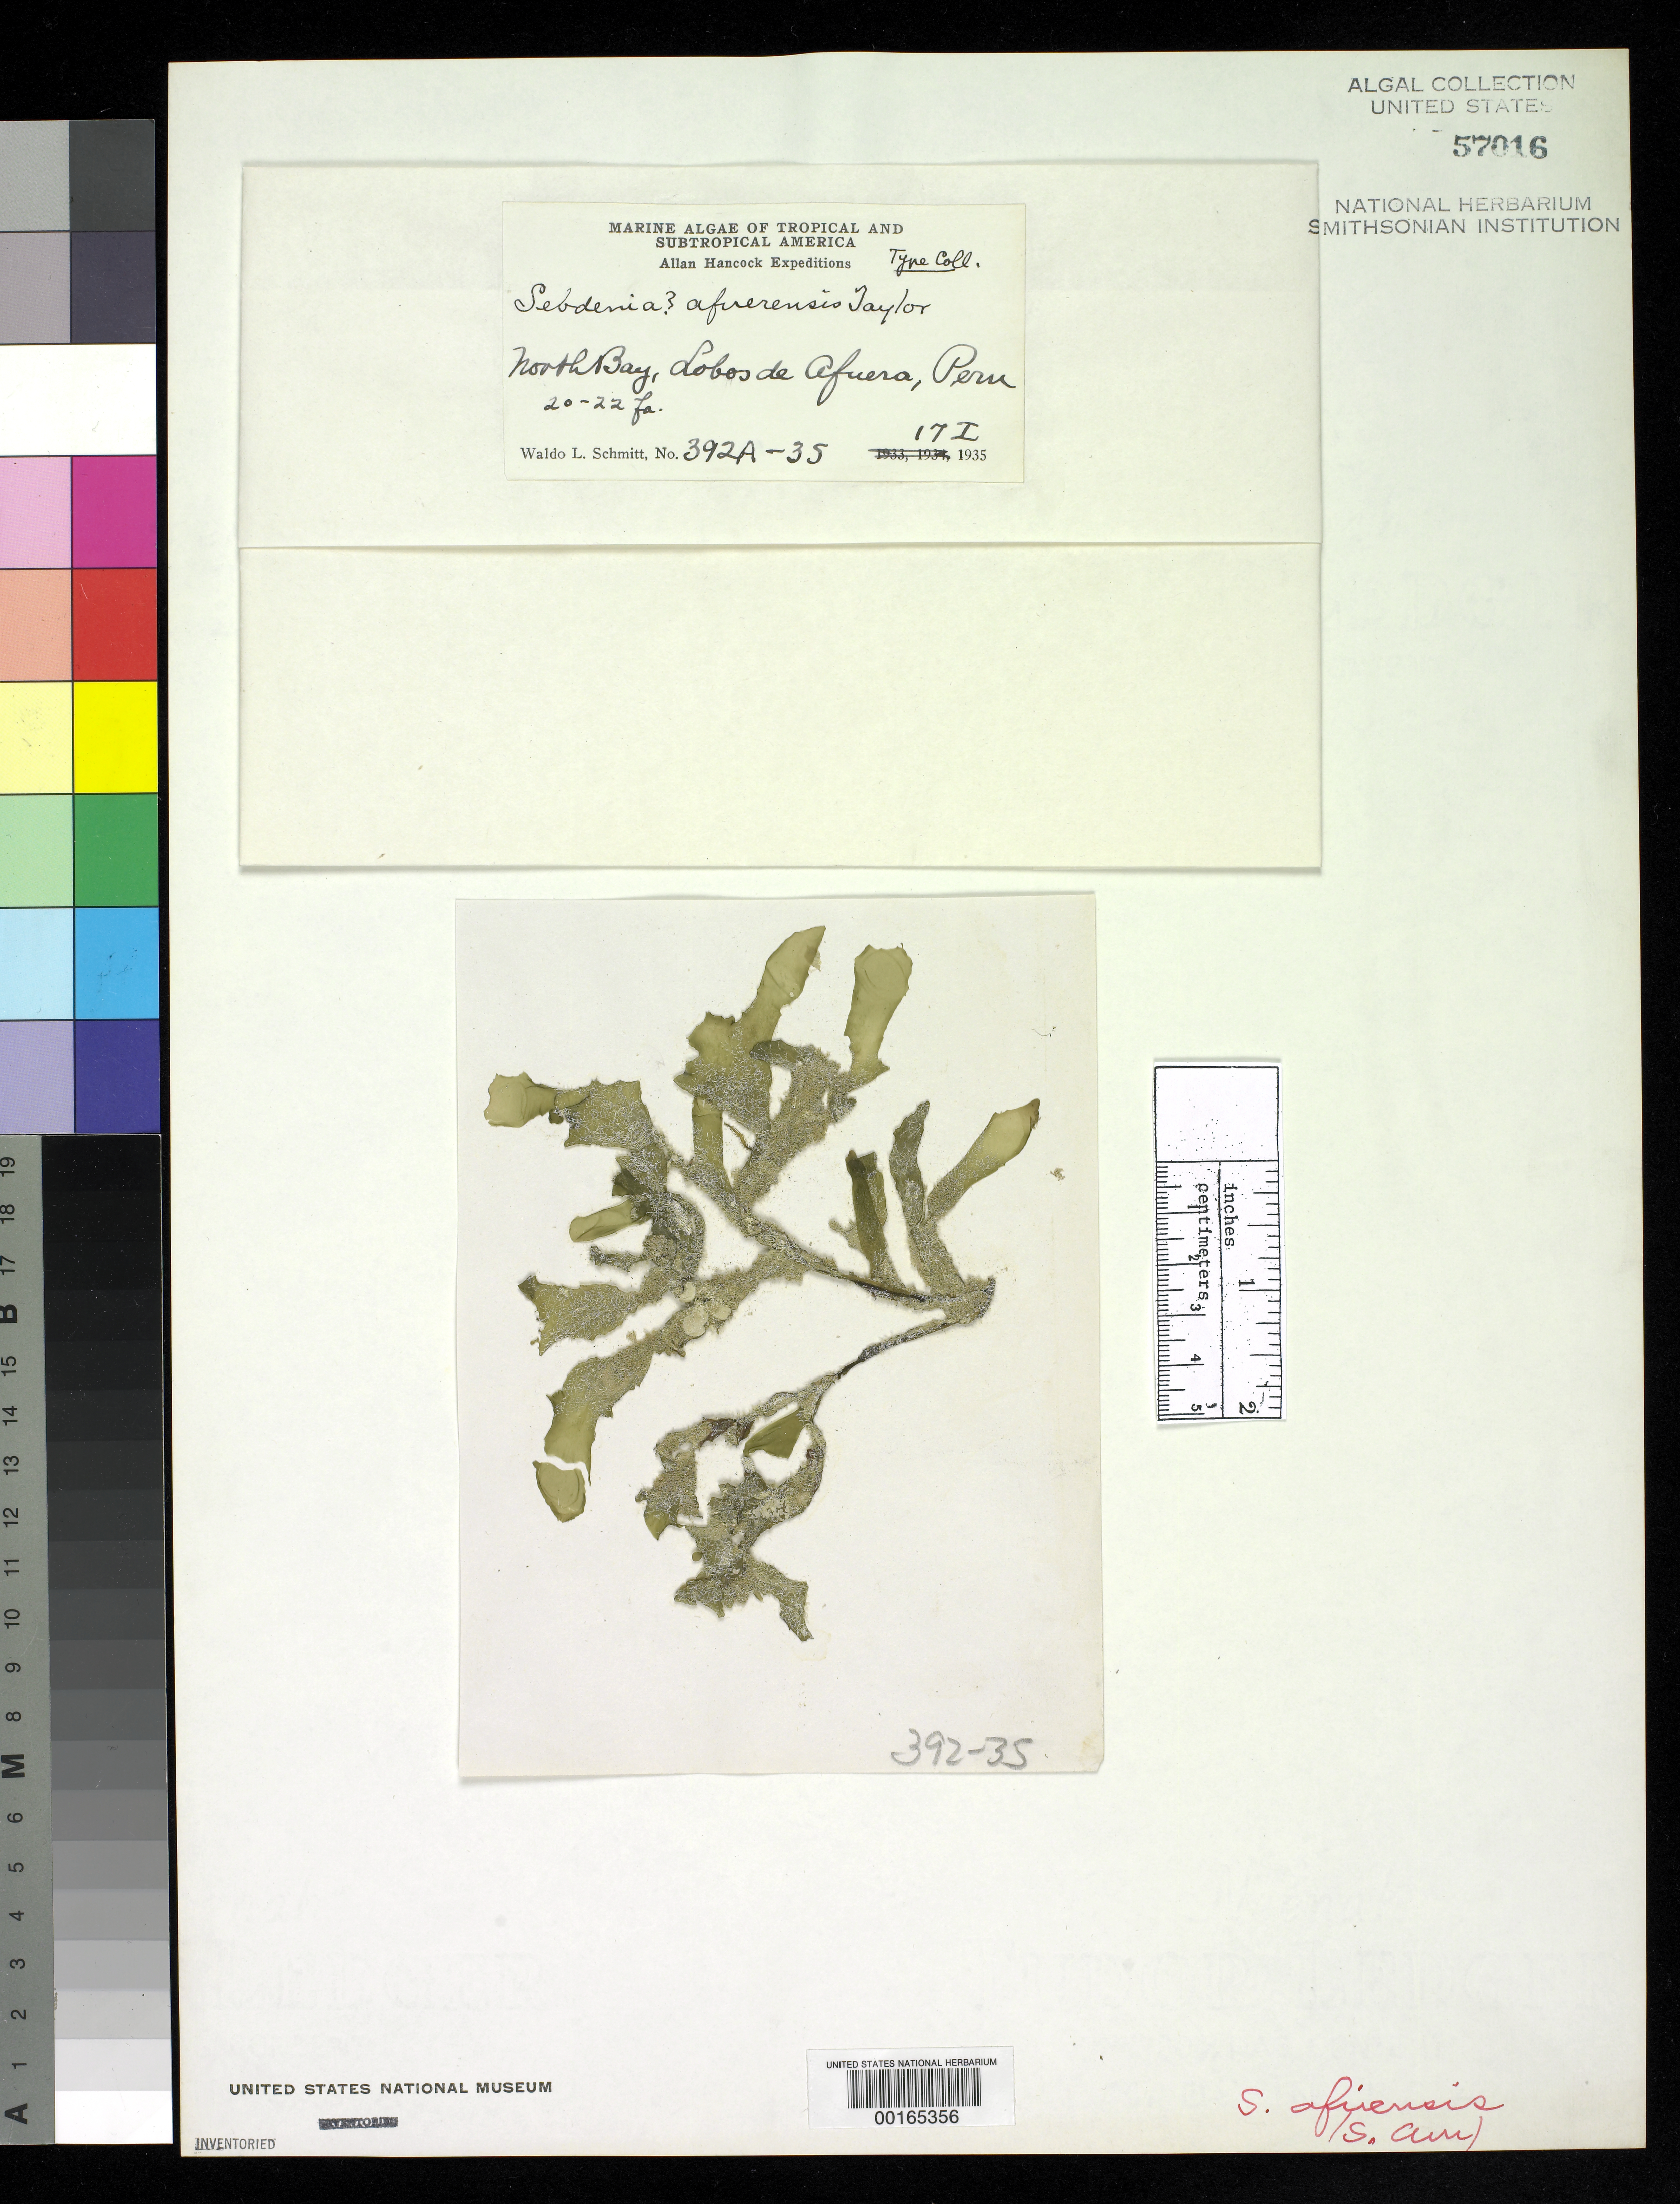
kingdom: Plantae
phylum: Rhodophyta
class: Florideophyceae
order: Sebdeniales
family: Sebdeniaceae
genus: Sebdenia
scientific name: Sebdenia afuerensis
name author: W.R. Taylor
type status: Isotype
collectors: W. L. Schmitt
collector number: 392A-35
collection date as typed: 17 Jan 1935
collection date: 1935-01-17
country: Peru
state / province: Lambayeque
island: Lobos de Afuera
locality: North Bay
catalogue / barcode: US 57016